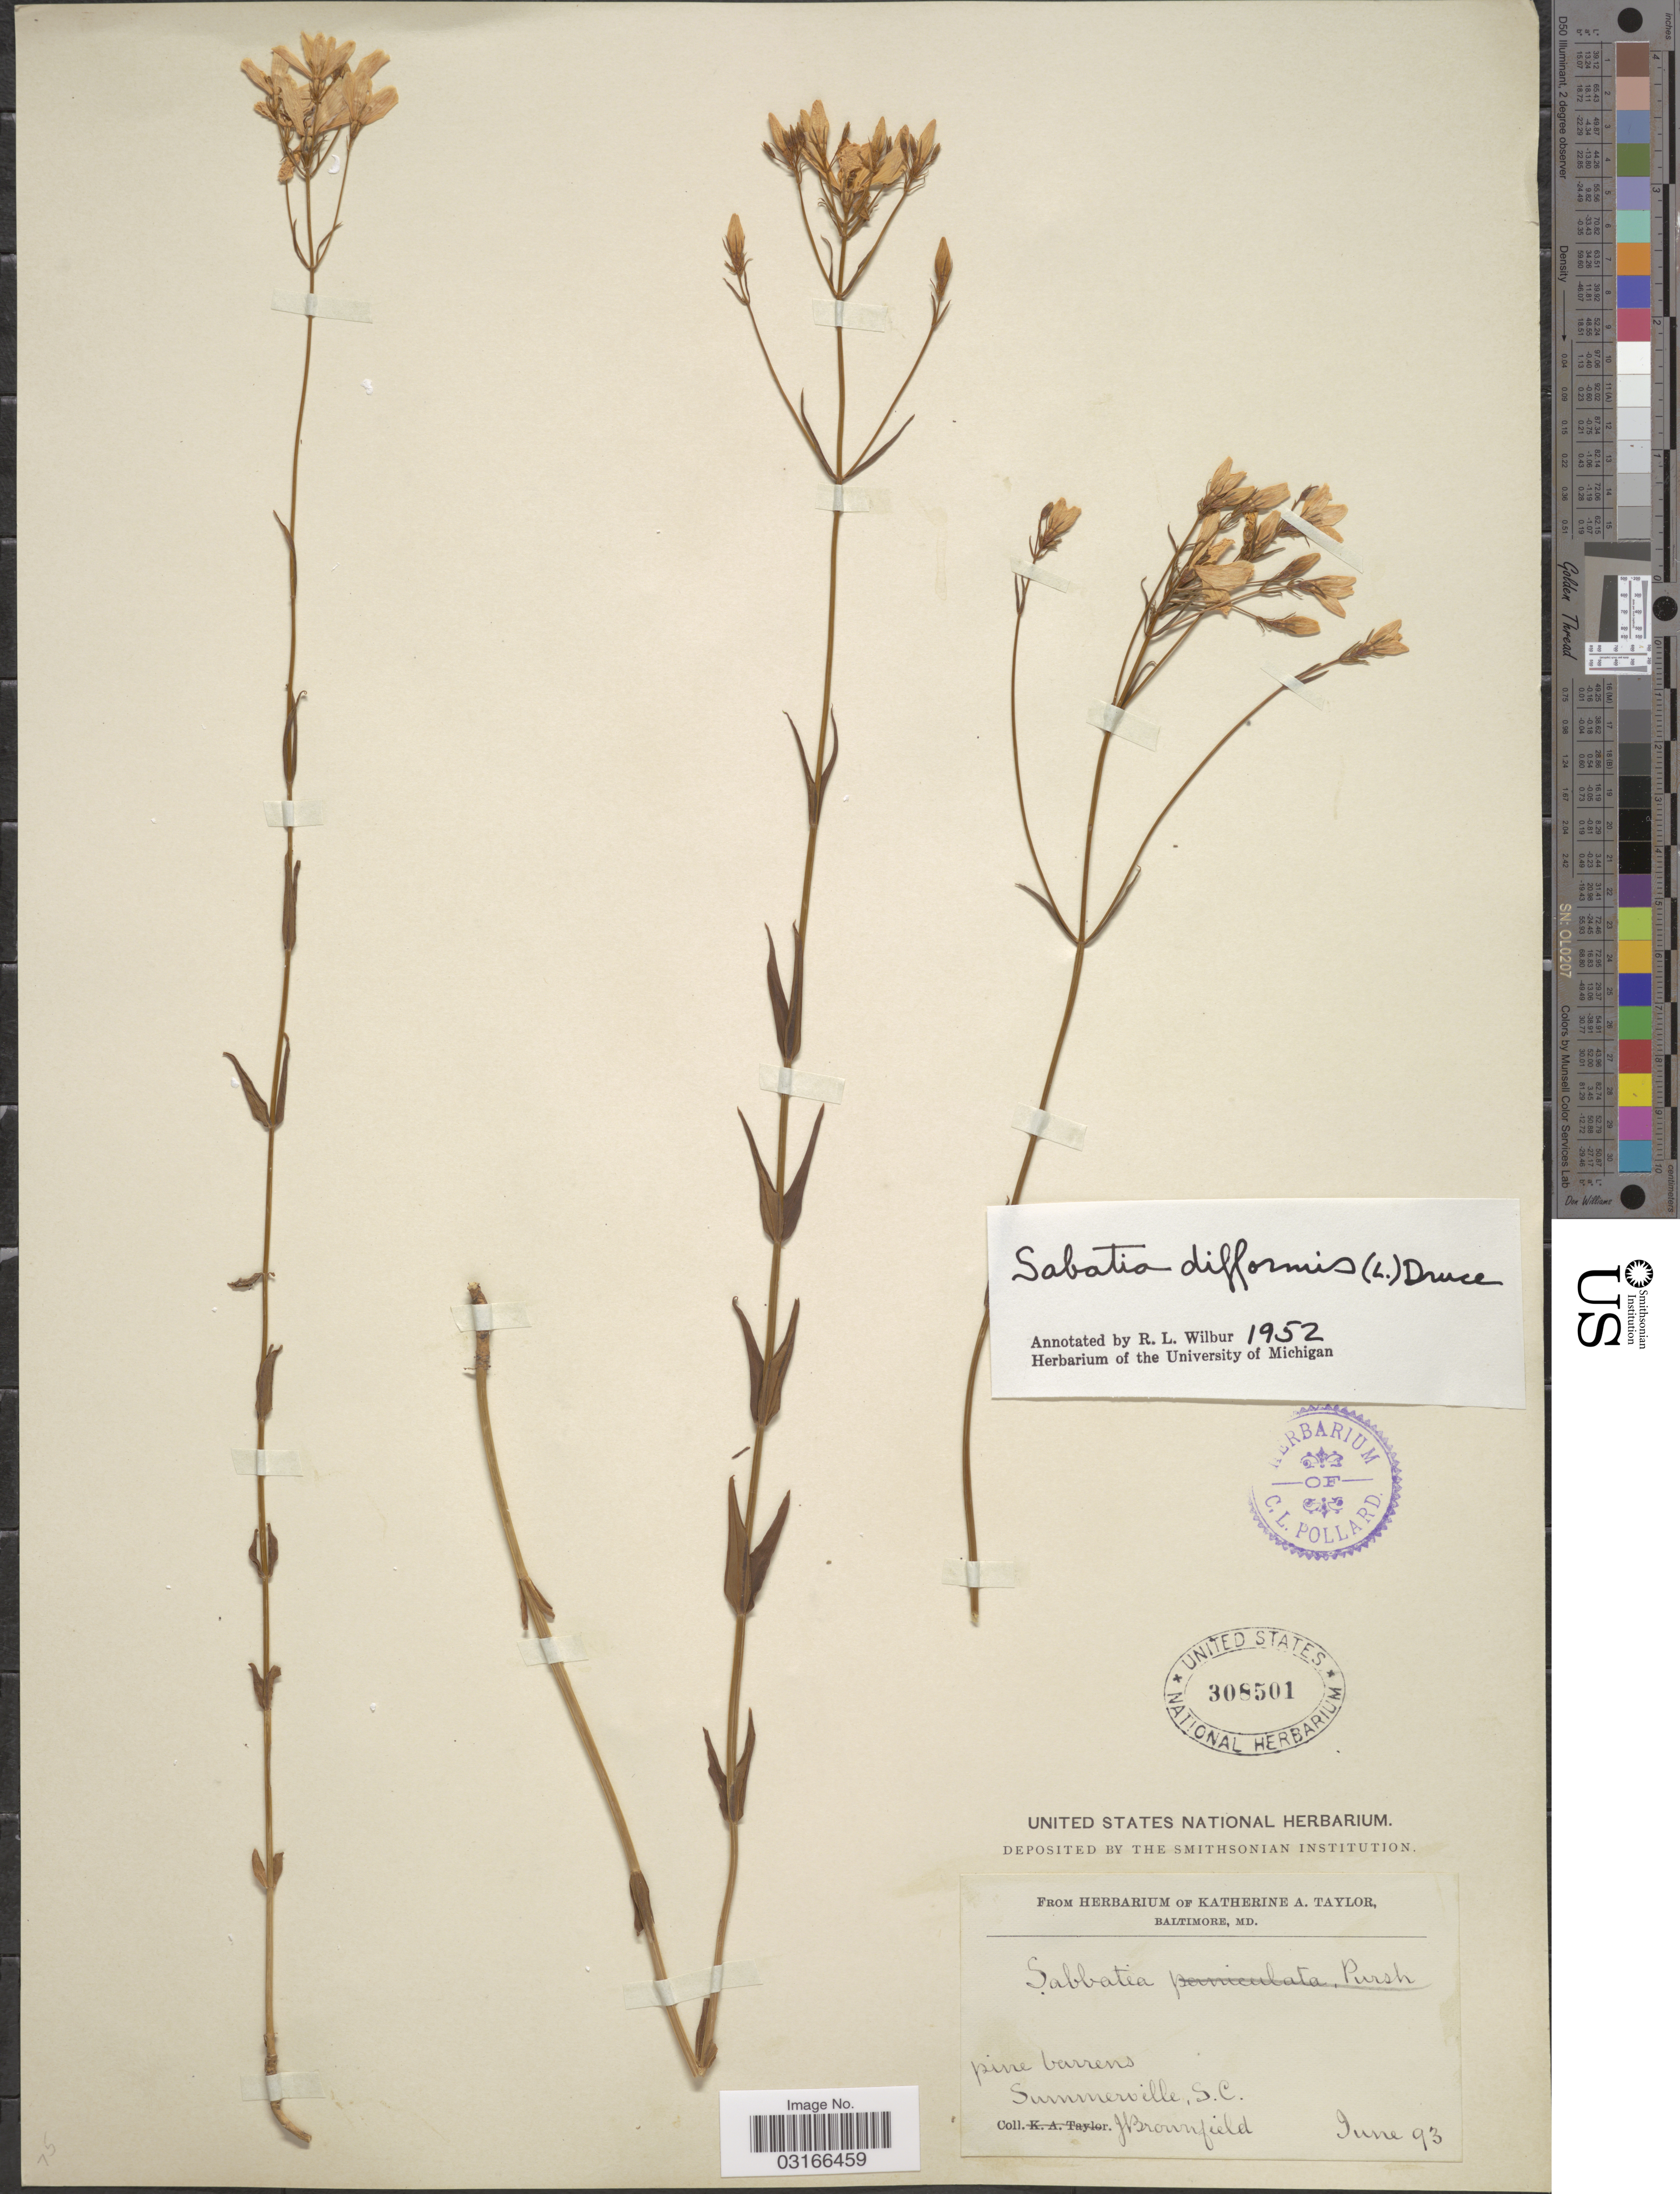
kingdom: Plantae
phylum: Tracheophyta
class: Magnoliopsida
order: Gentianales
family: Gentianaceae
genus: Sabatia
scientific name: Sabatia difformis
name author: (L.) Druce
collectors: J. Brownfield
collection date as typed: Transcribed d/m/y: /6/93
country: United States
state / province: South Carolina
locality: Summerville, S.C.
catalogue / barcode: US 308501